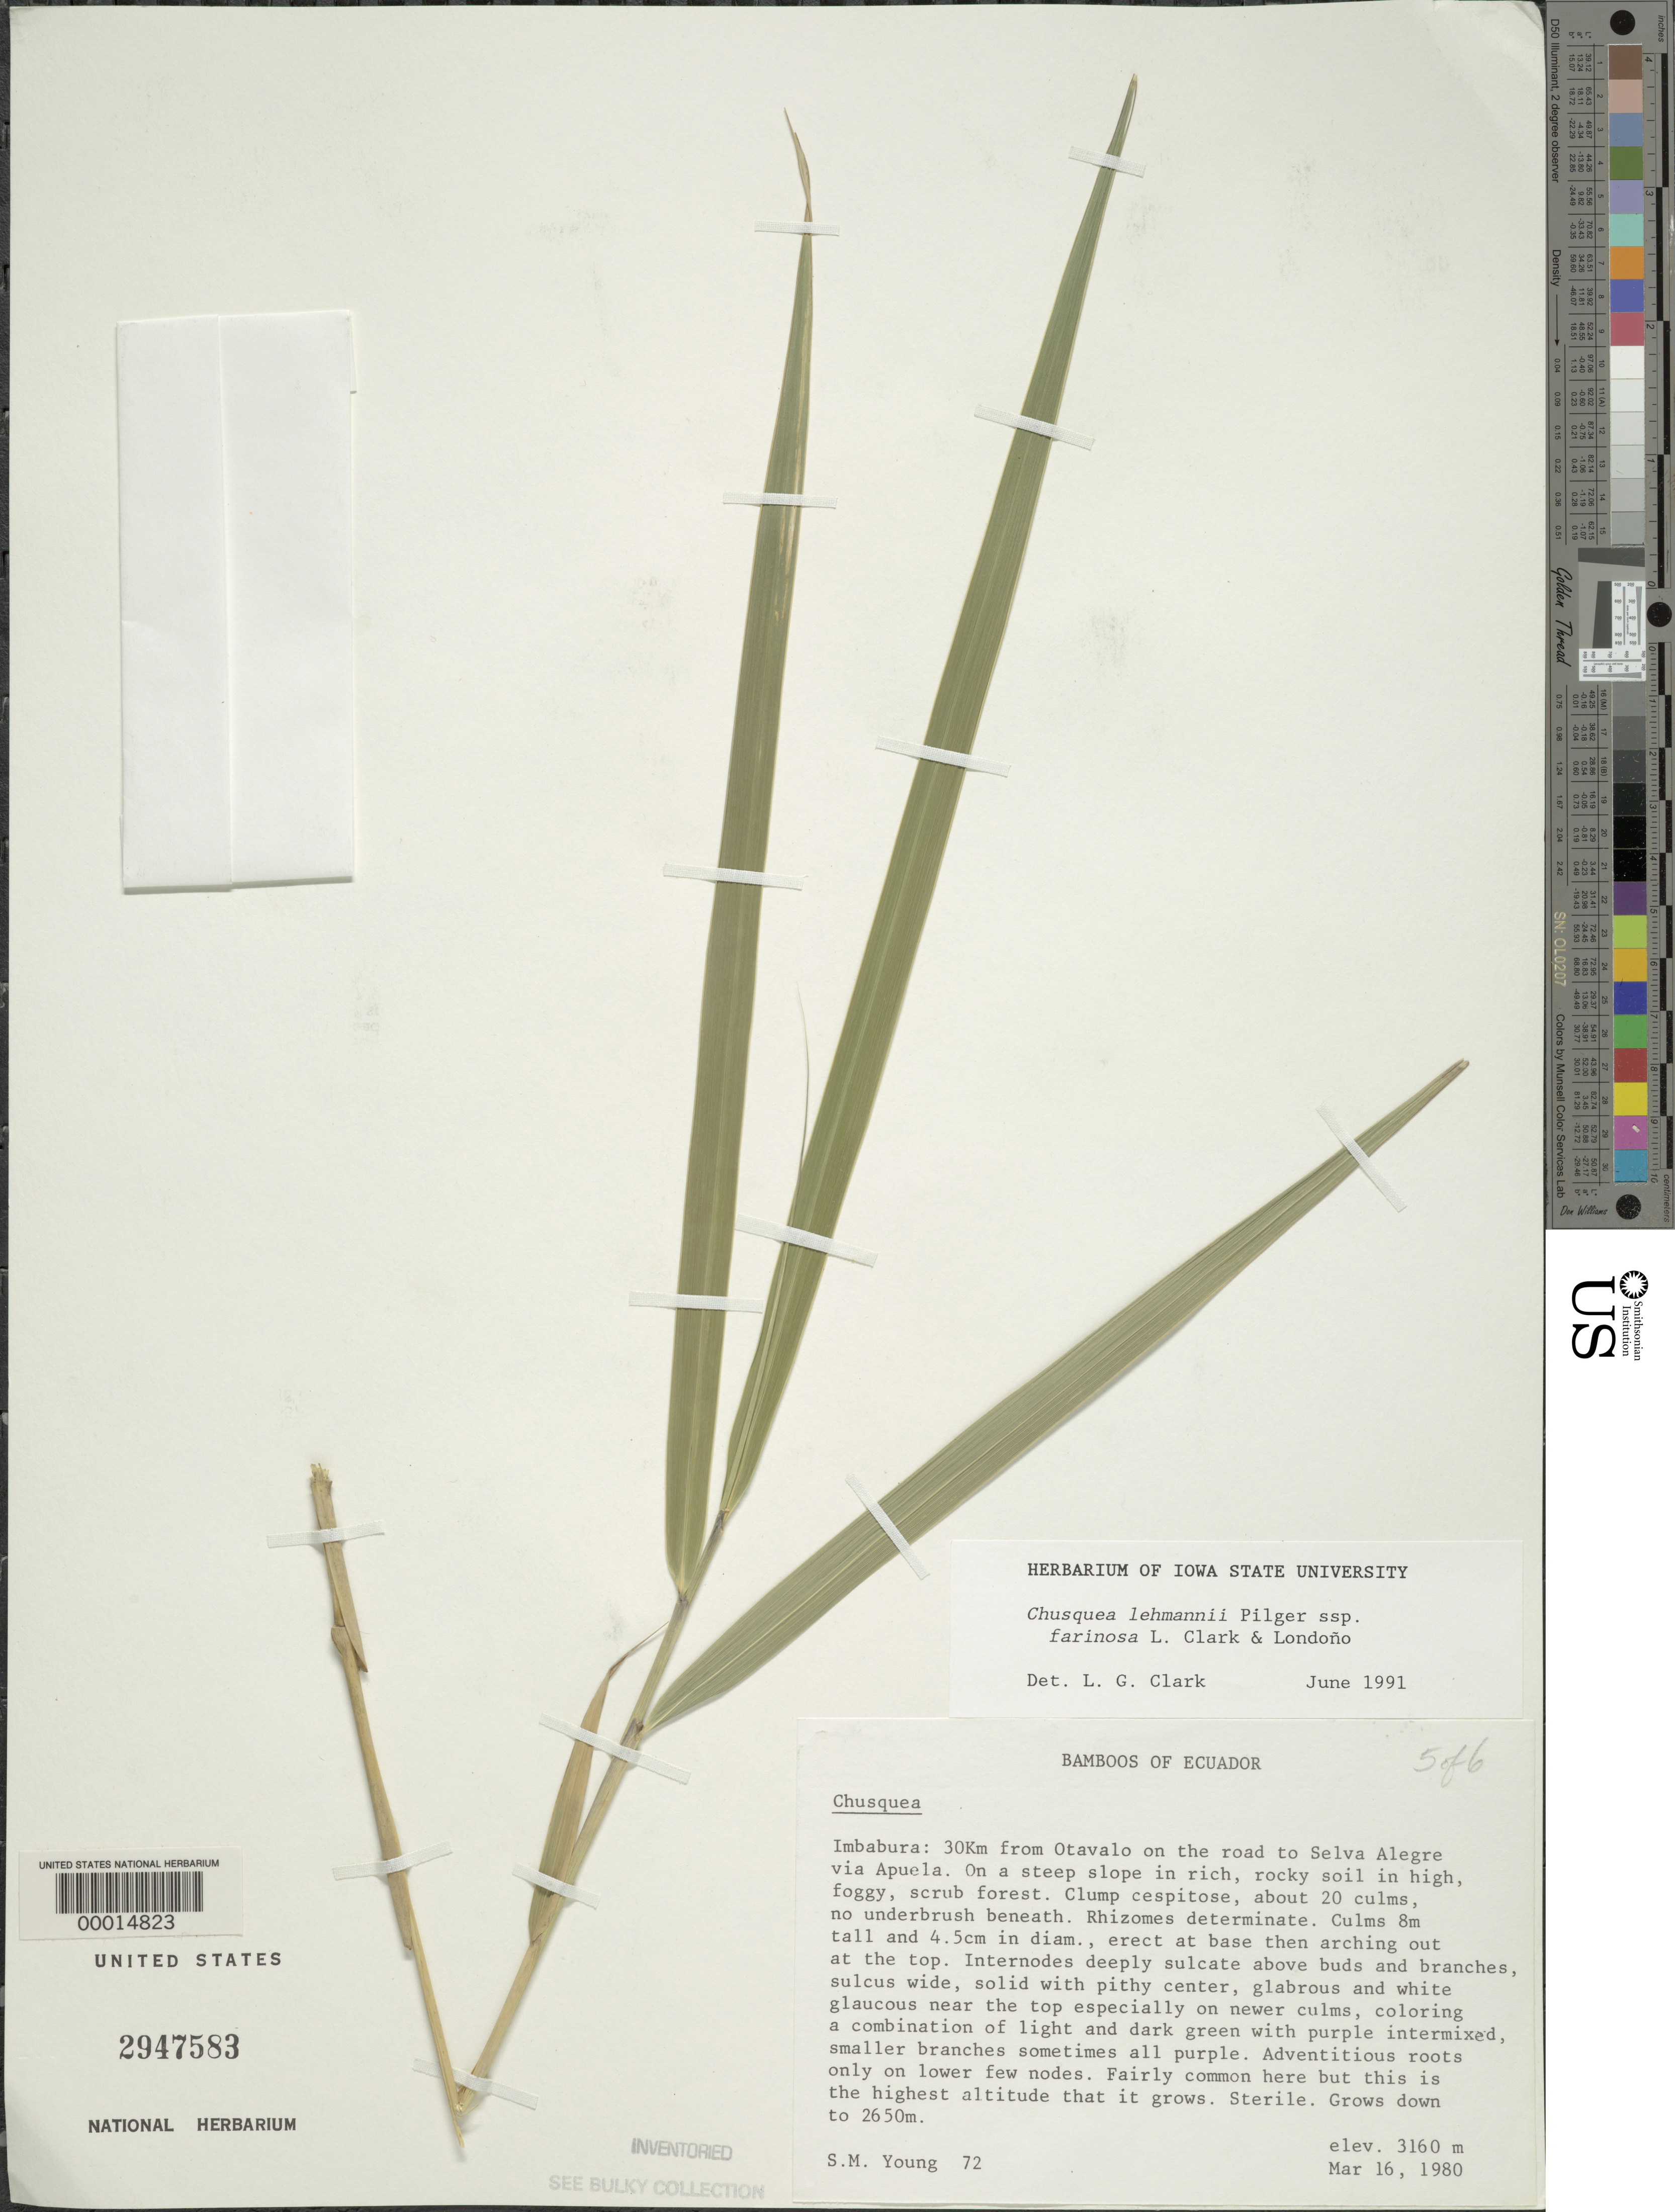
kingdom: Plantae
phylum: Tracheophyta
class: Liliopsida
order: Poales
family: Poaceae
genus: Chusquea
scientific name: Chusquea lehmannii subsp. farinosa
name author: L.G. Clark & Londoño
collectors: S. Young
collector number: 72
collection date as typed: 16 Mar 1980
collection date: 1980-03-16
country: Ecuador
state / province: Imbabura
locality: Otavalo/Selva Alegre via Apuela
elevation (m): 3160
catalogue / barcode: US 2947583